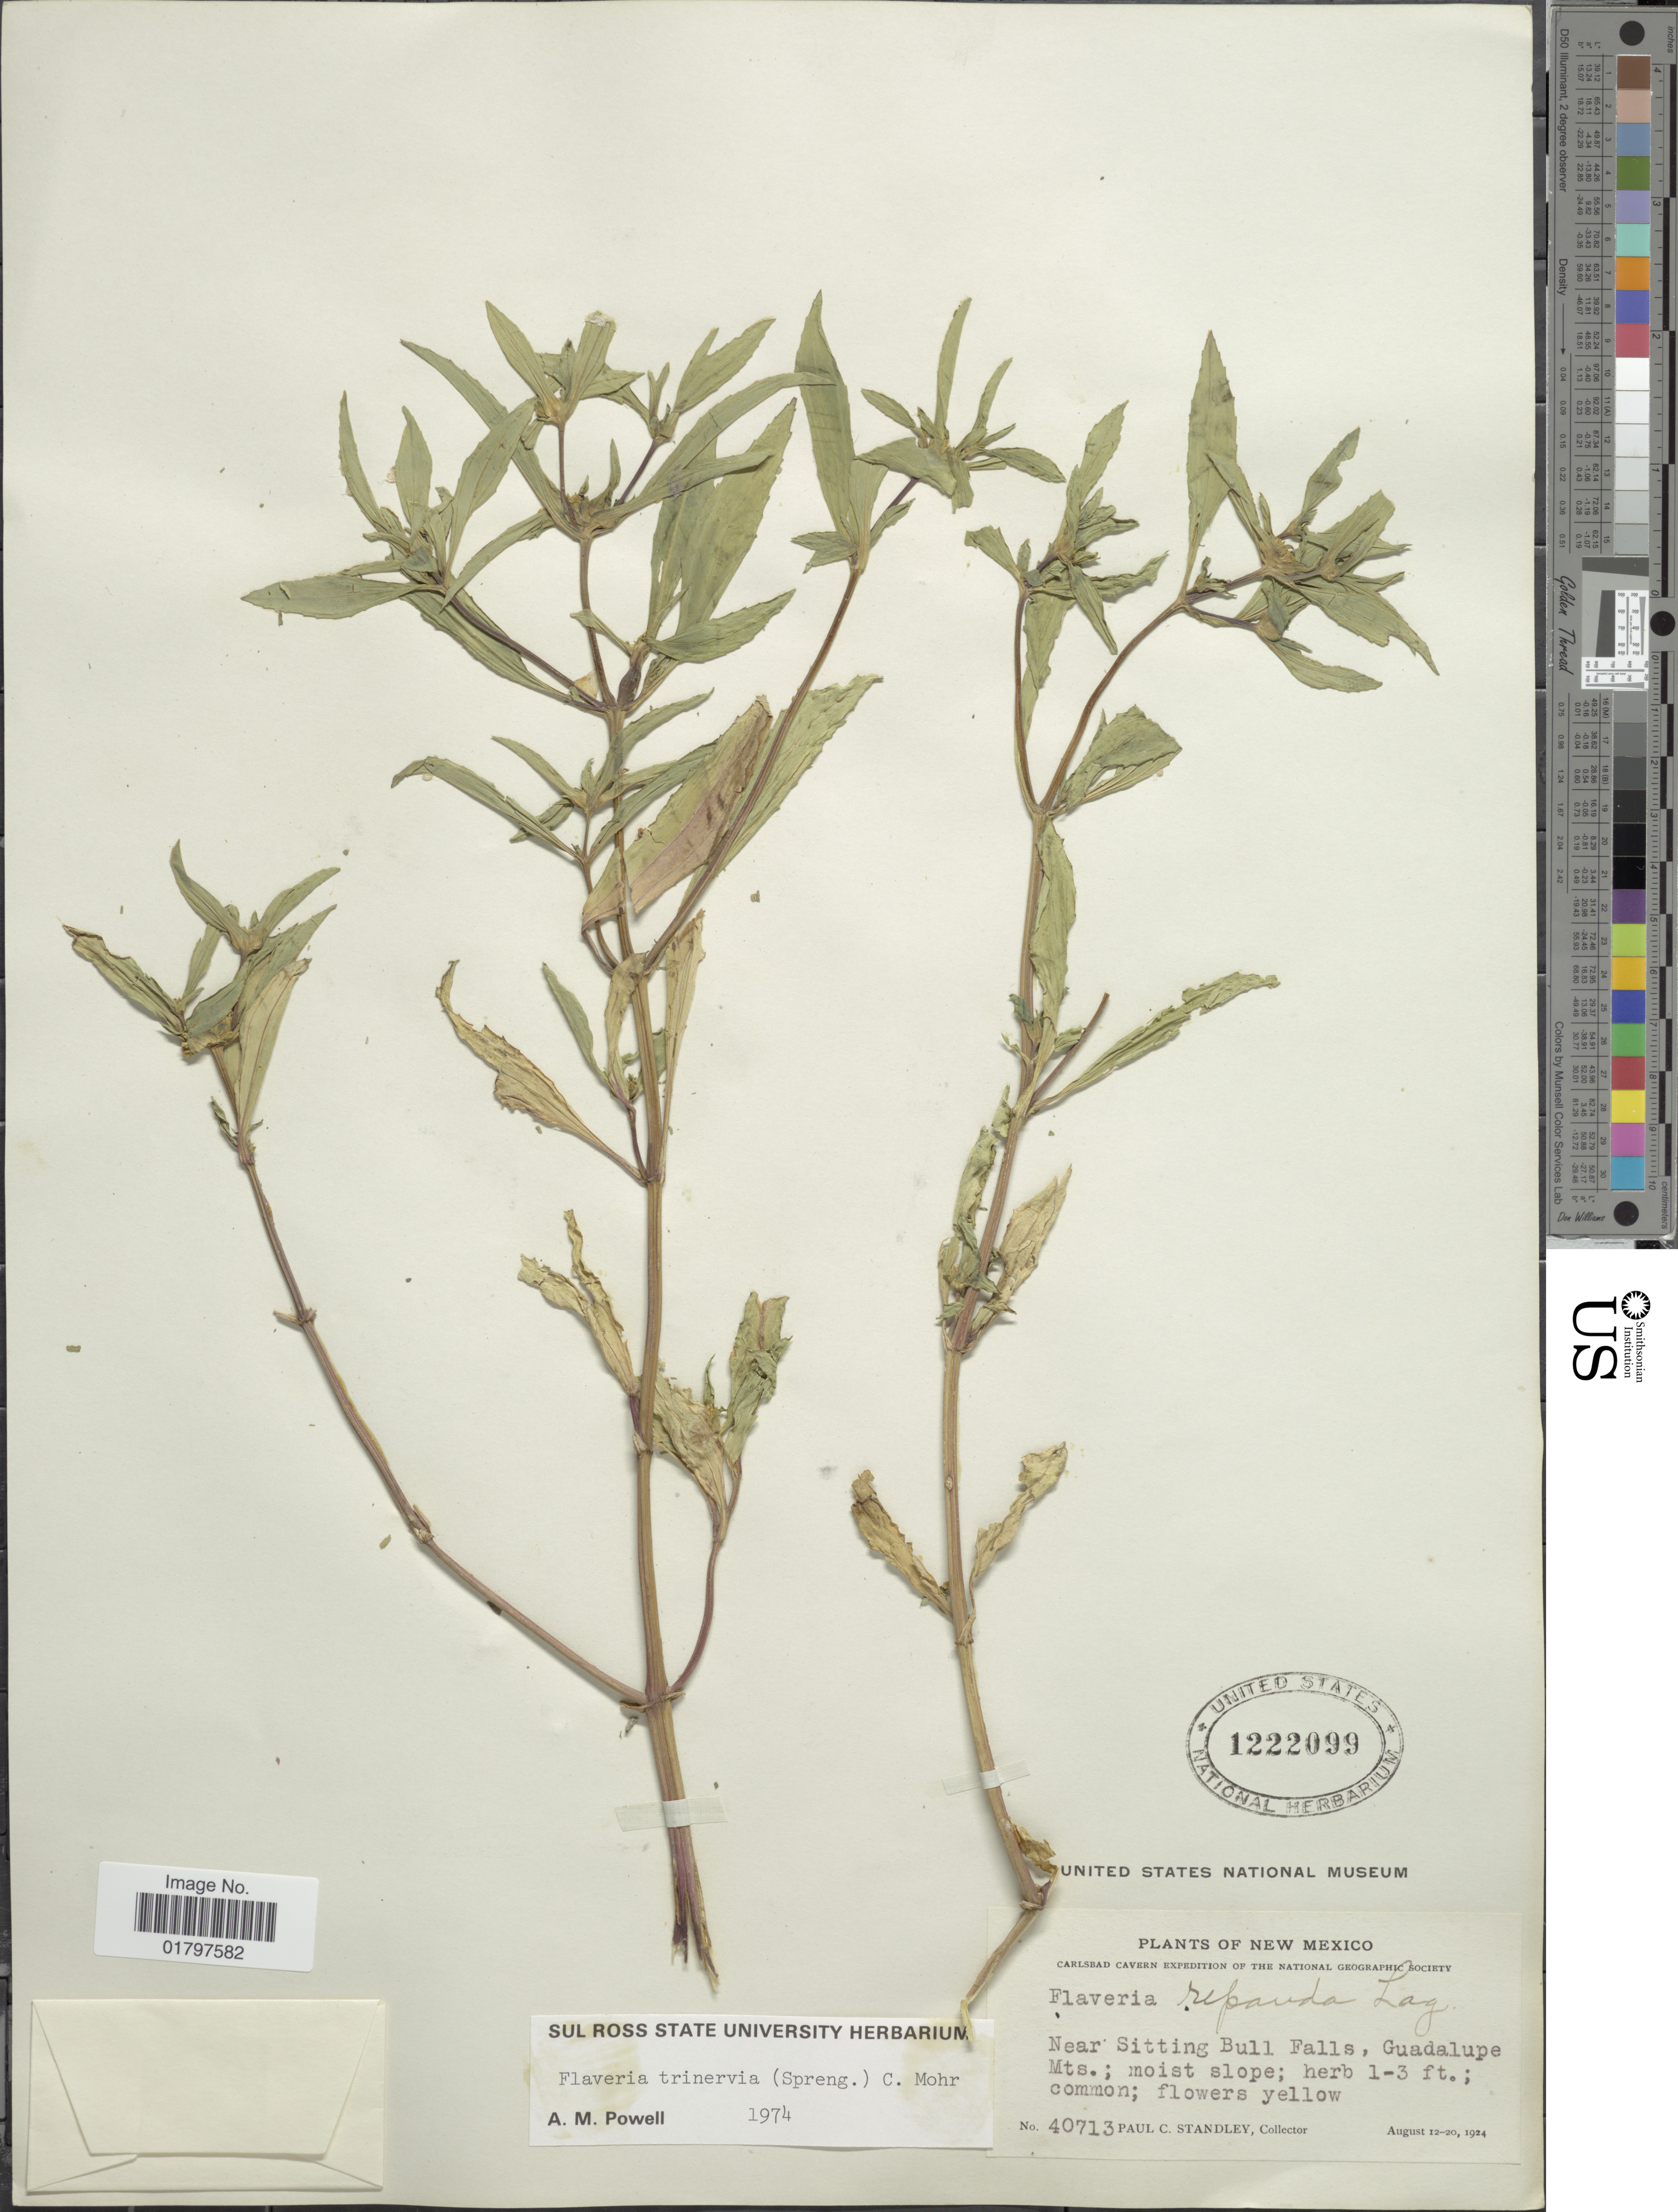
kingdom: Plantae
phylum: Tracheophyta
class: Magnoliopsida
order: Asterales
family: Asteraceae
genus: Flaveria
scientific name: Flaveria trinervia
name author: (Spreng.) C. Mohr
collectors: P. C. Standley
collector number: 40713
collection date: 1924-08-12/1924-08-20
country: United States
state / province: New Mexico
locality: Near Sitting Bull Falls, Guadalupe Mts.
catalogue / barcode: US 1222099